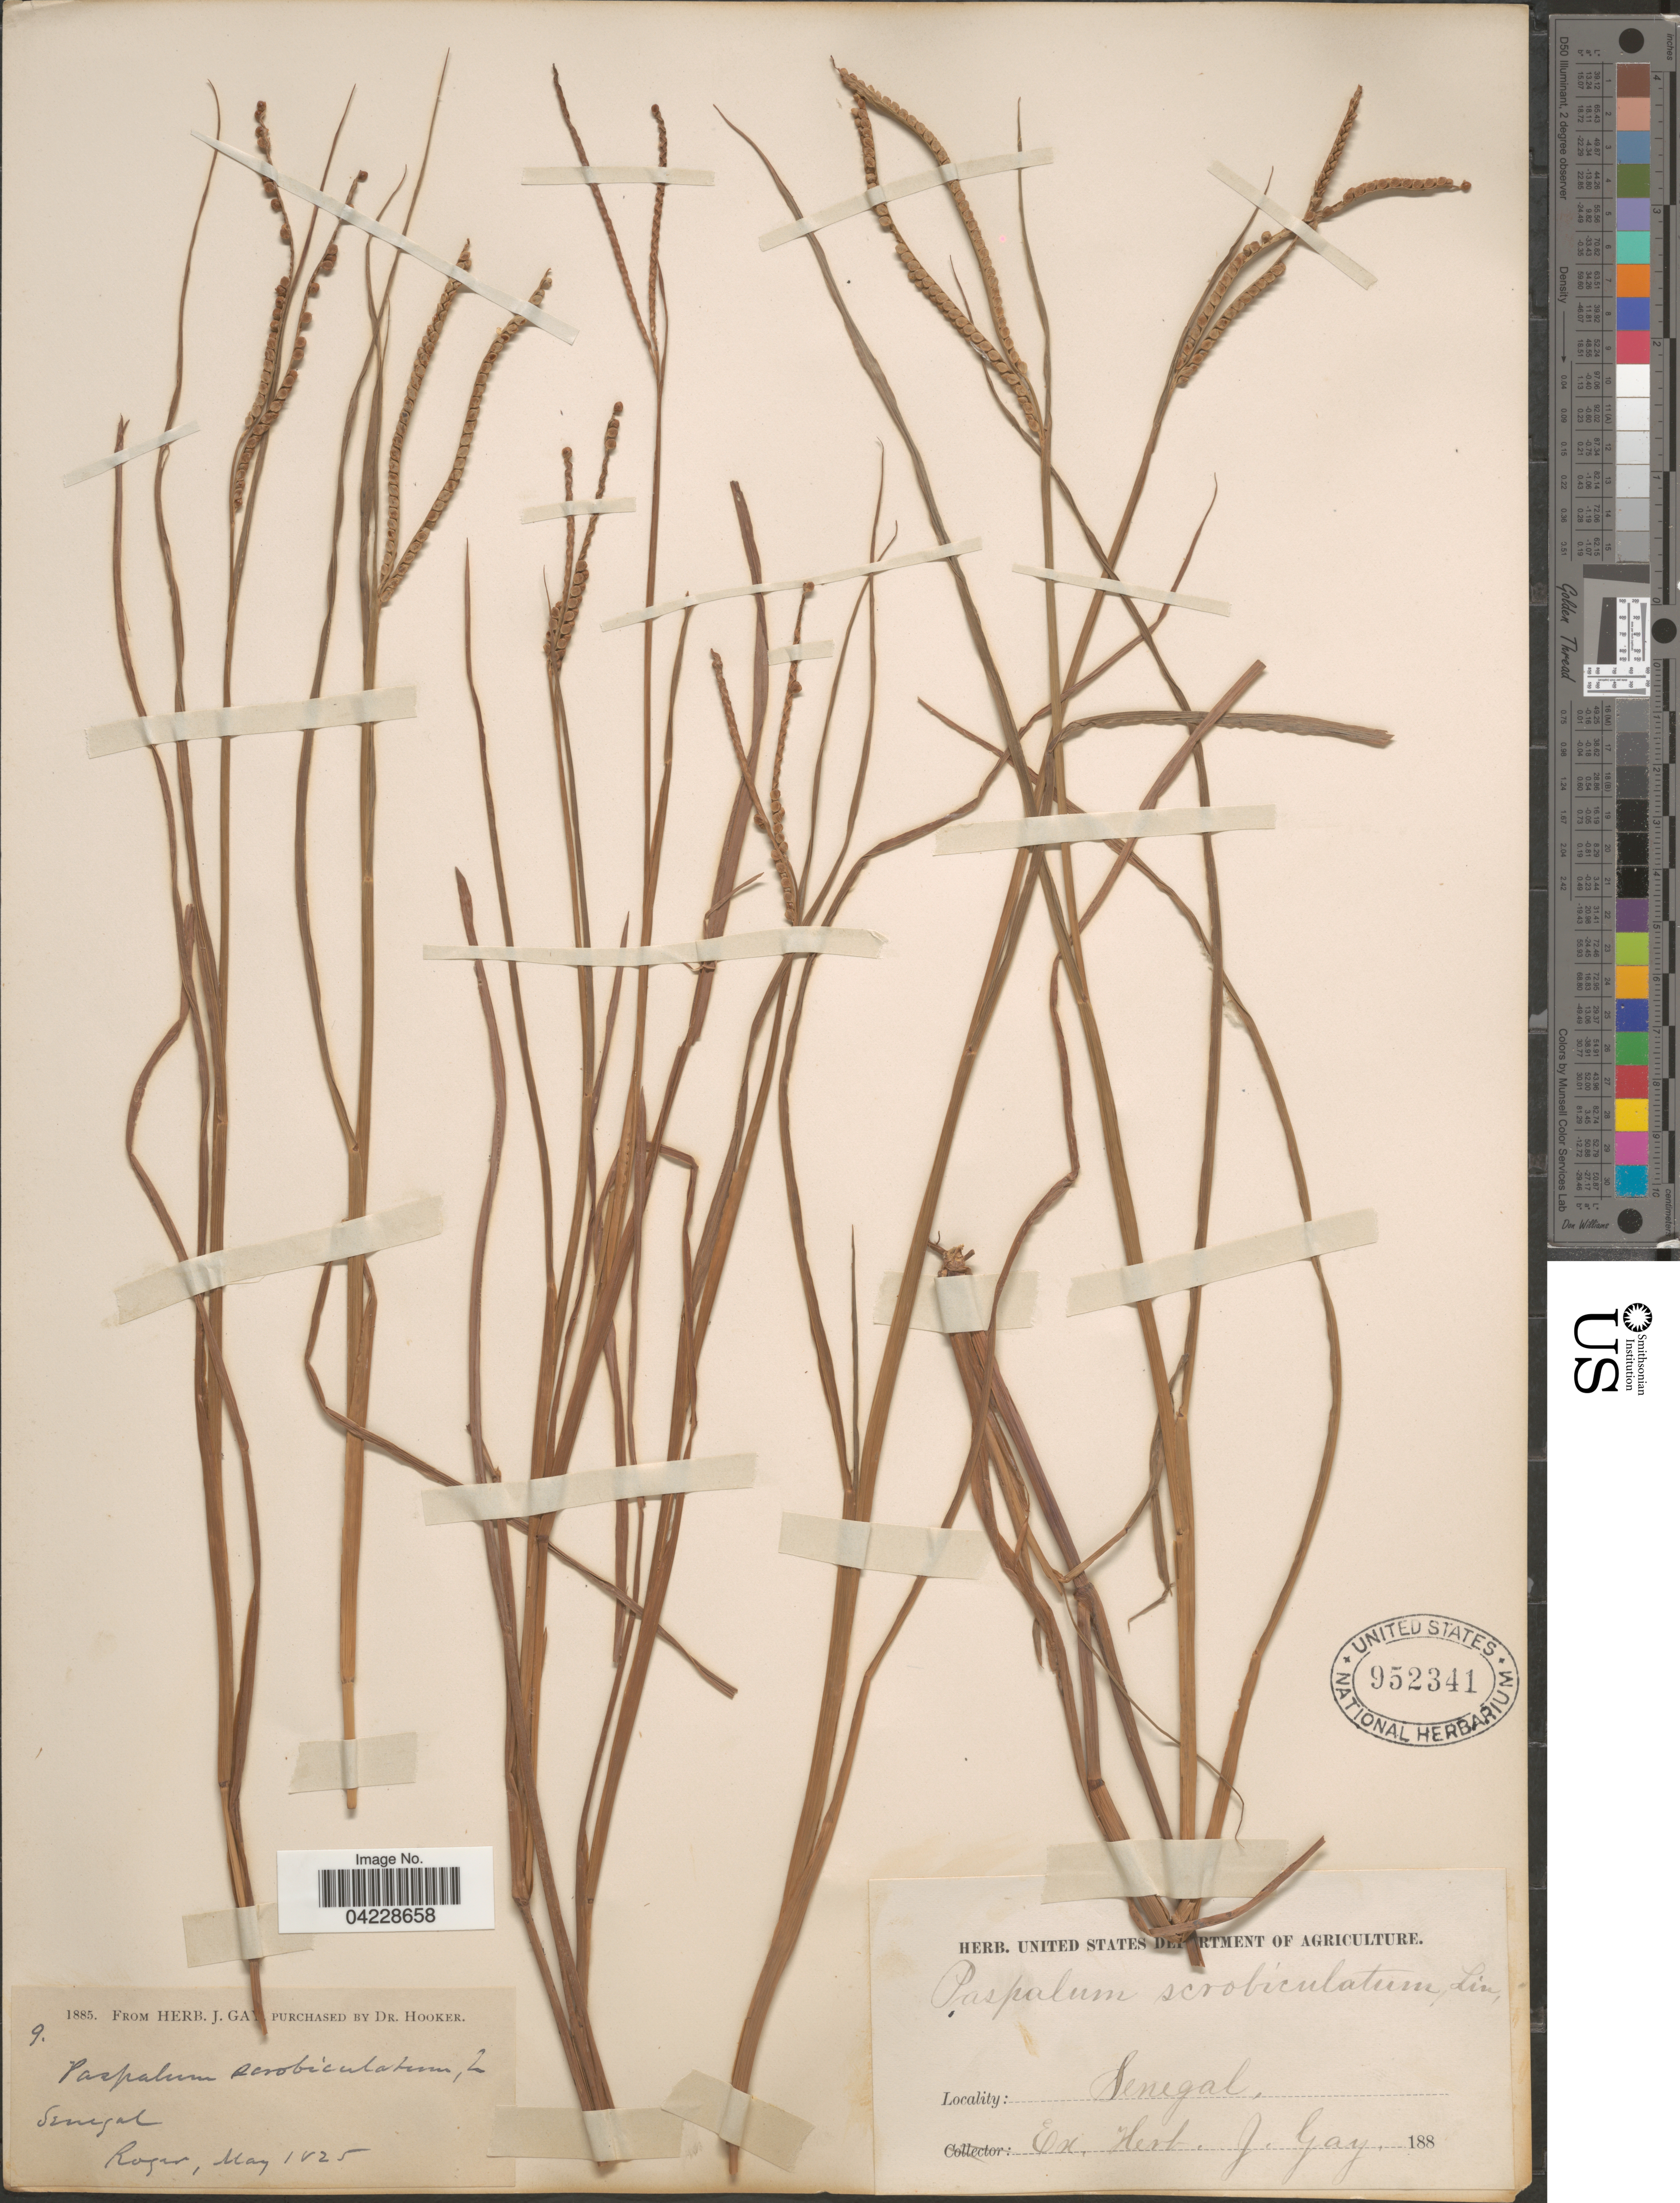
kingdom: Plantae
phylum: Tracheophyta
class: Liliopsida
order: Poales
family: Poaceae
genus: Paspalum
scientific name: Paspalum scrobiculatum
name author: L.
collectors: -. Roger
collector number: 9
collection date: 1825-05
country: Senegal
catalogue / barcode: US 952341